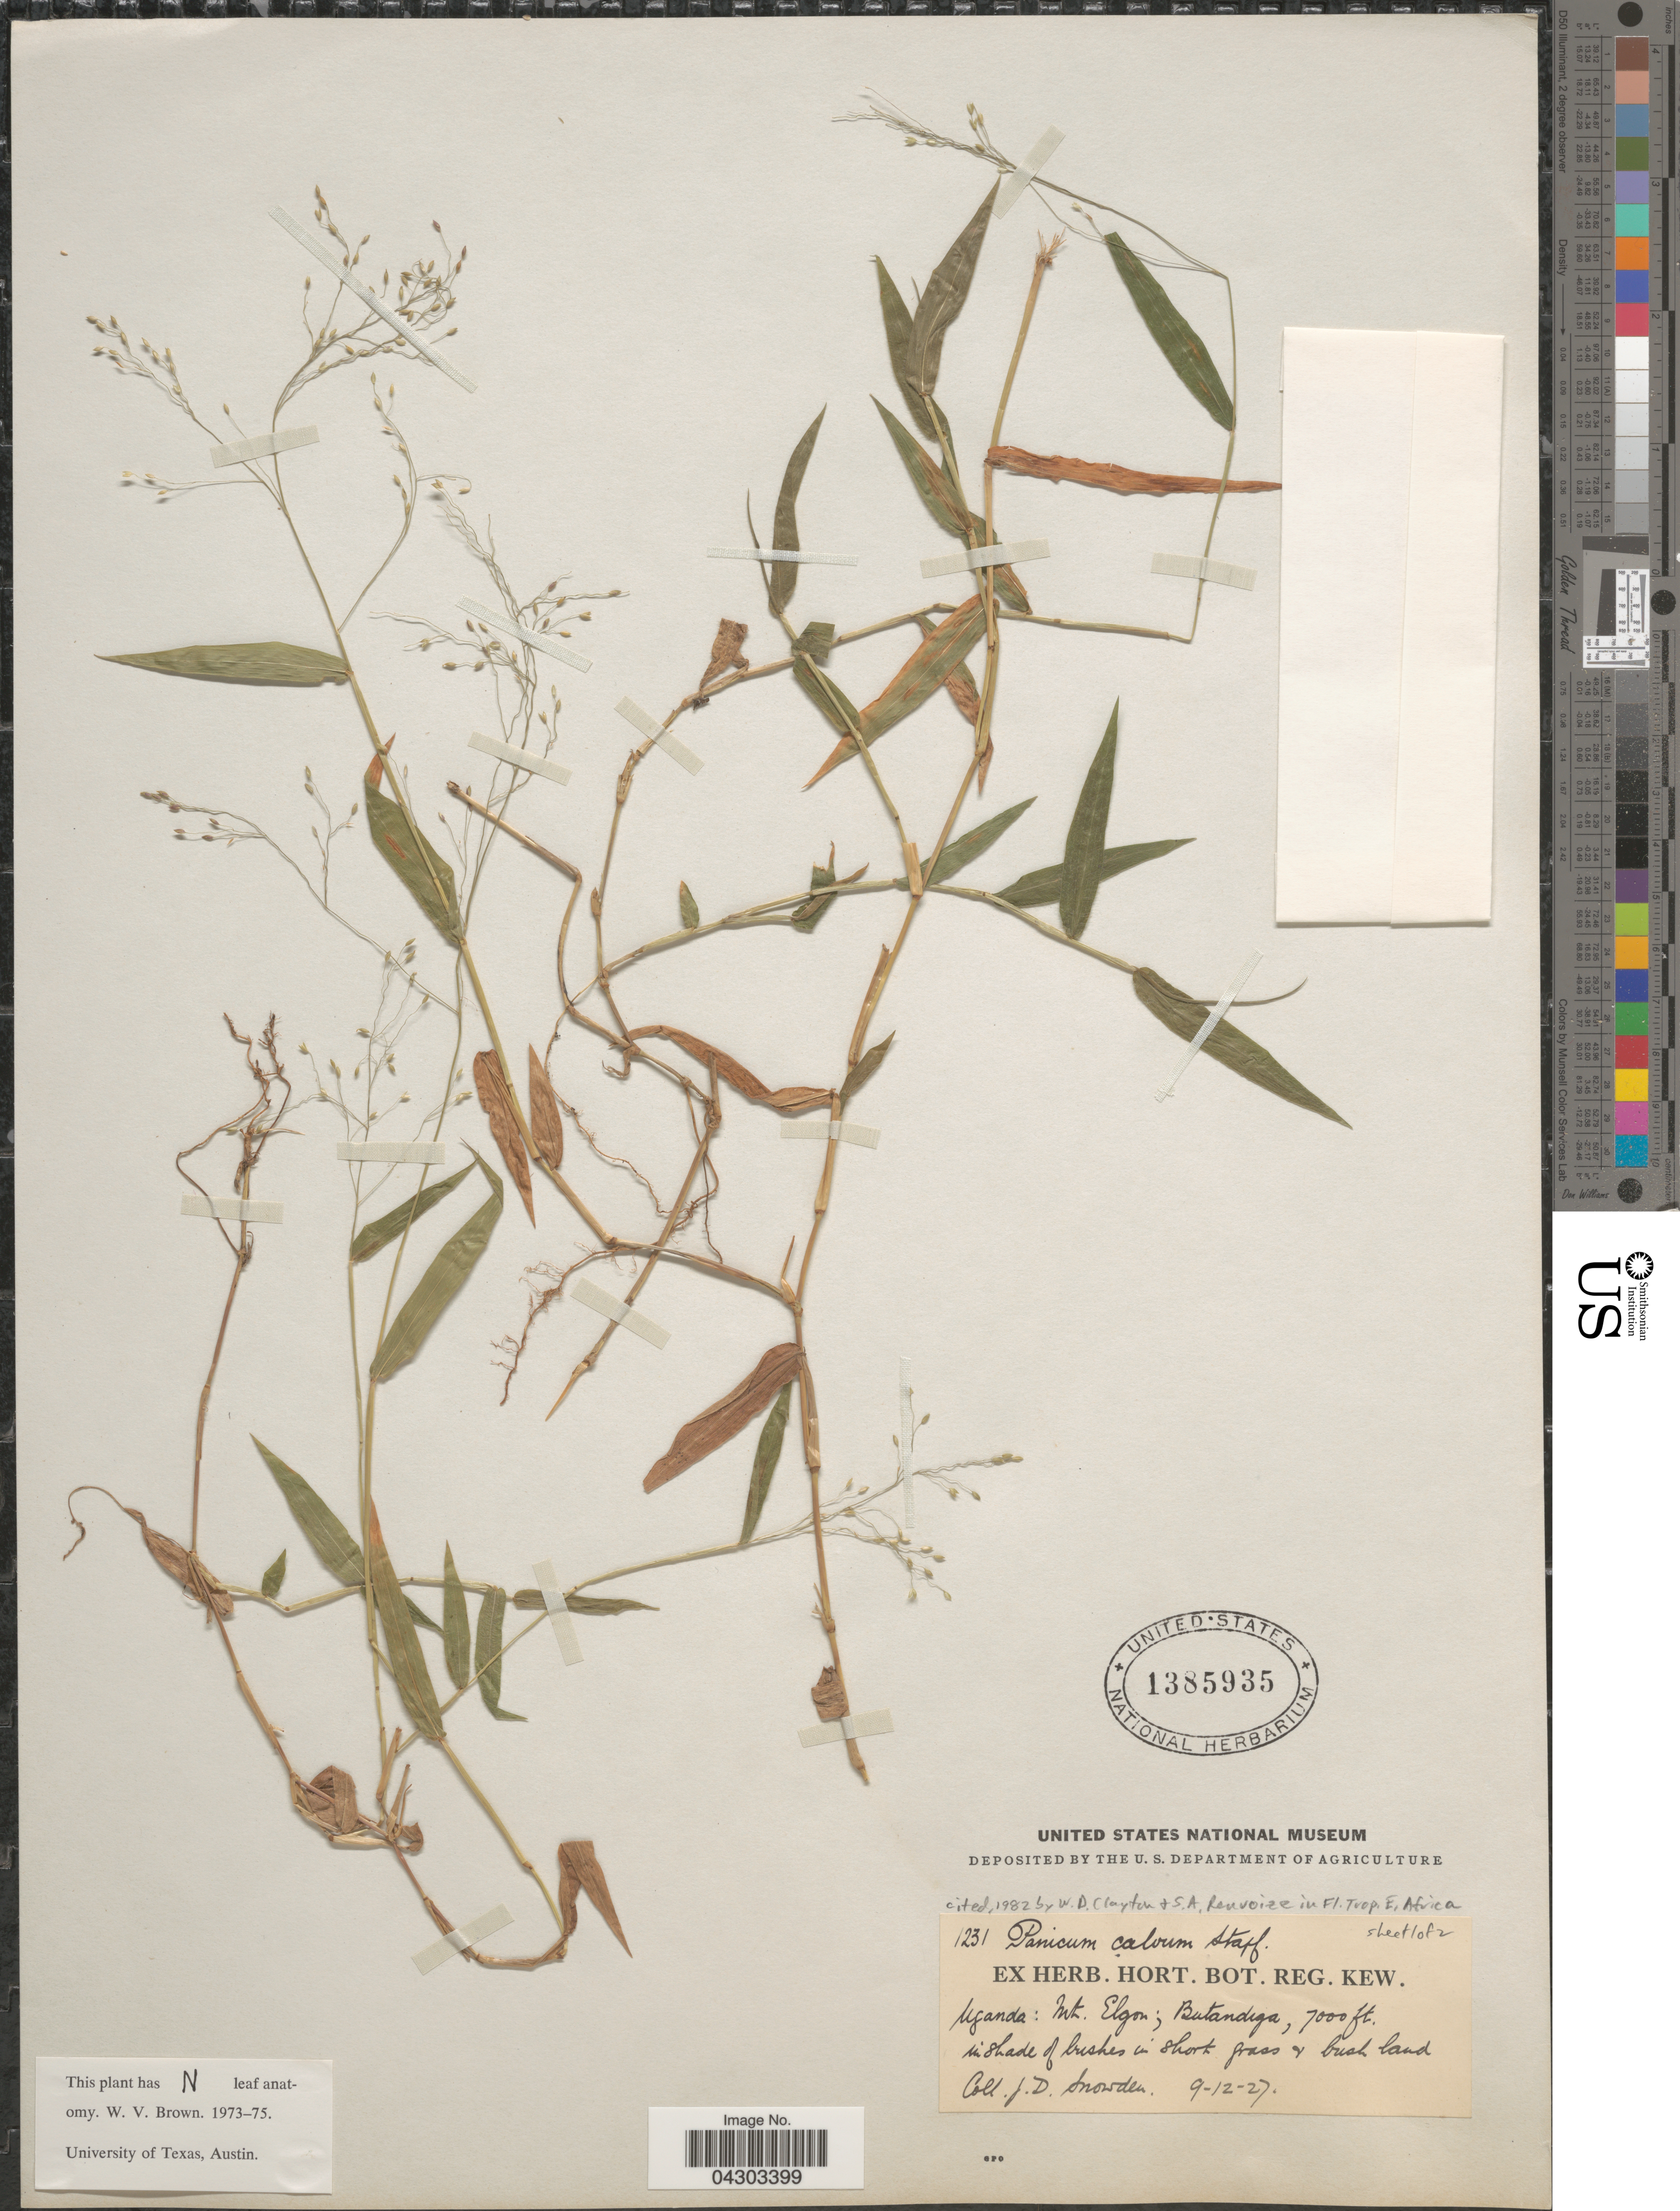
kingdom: Plantae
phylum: Tracheophyta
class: Liliopsida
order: Poales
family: Poaceae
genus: Panicum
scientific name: Panicum calvum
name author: Stapf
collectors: J. Snowden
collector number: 1231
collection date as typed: Transcribed d/m/y: 9/12/27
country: Uganda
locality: Mt. Elgon; Butandiga, in shade of bushes in short grass of bush land.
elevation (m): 2134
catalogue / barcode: US 1385935